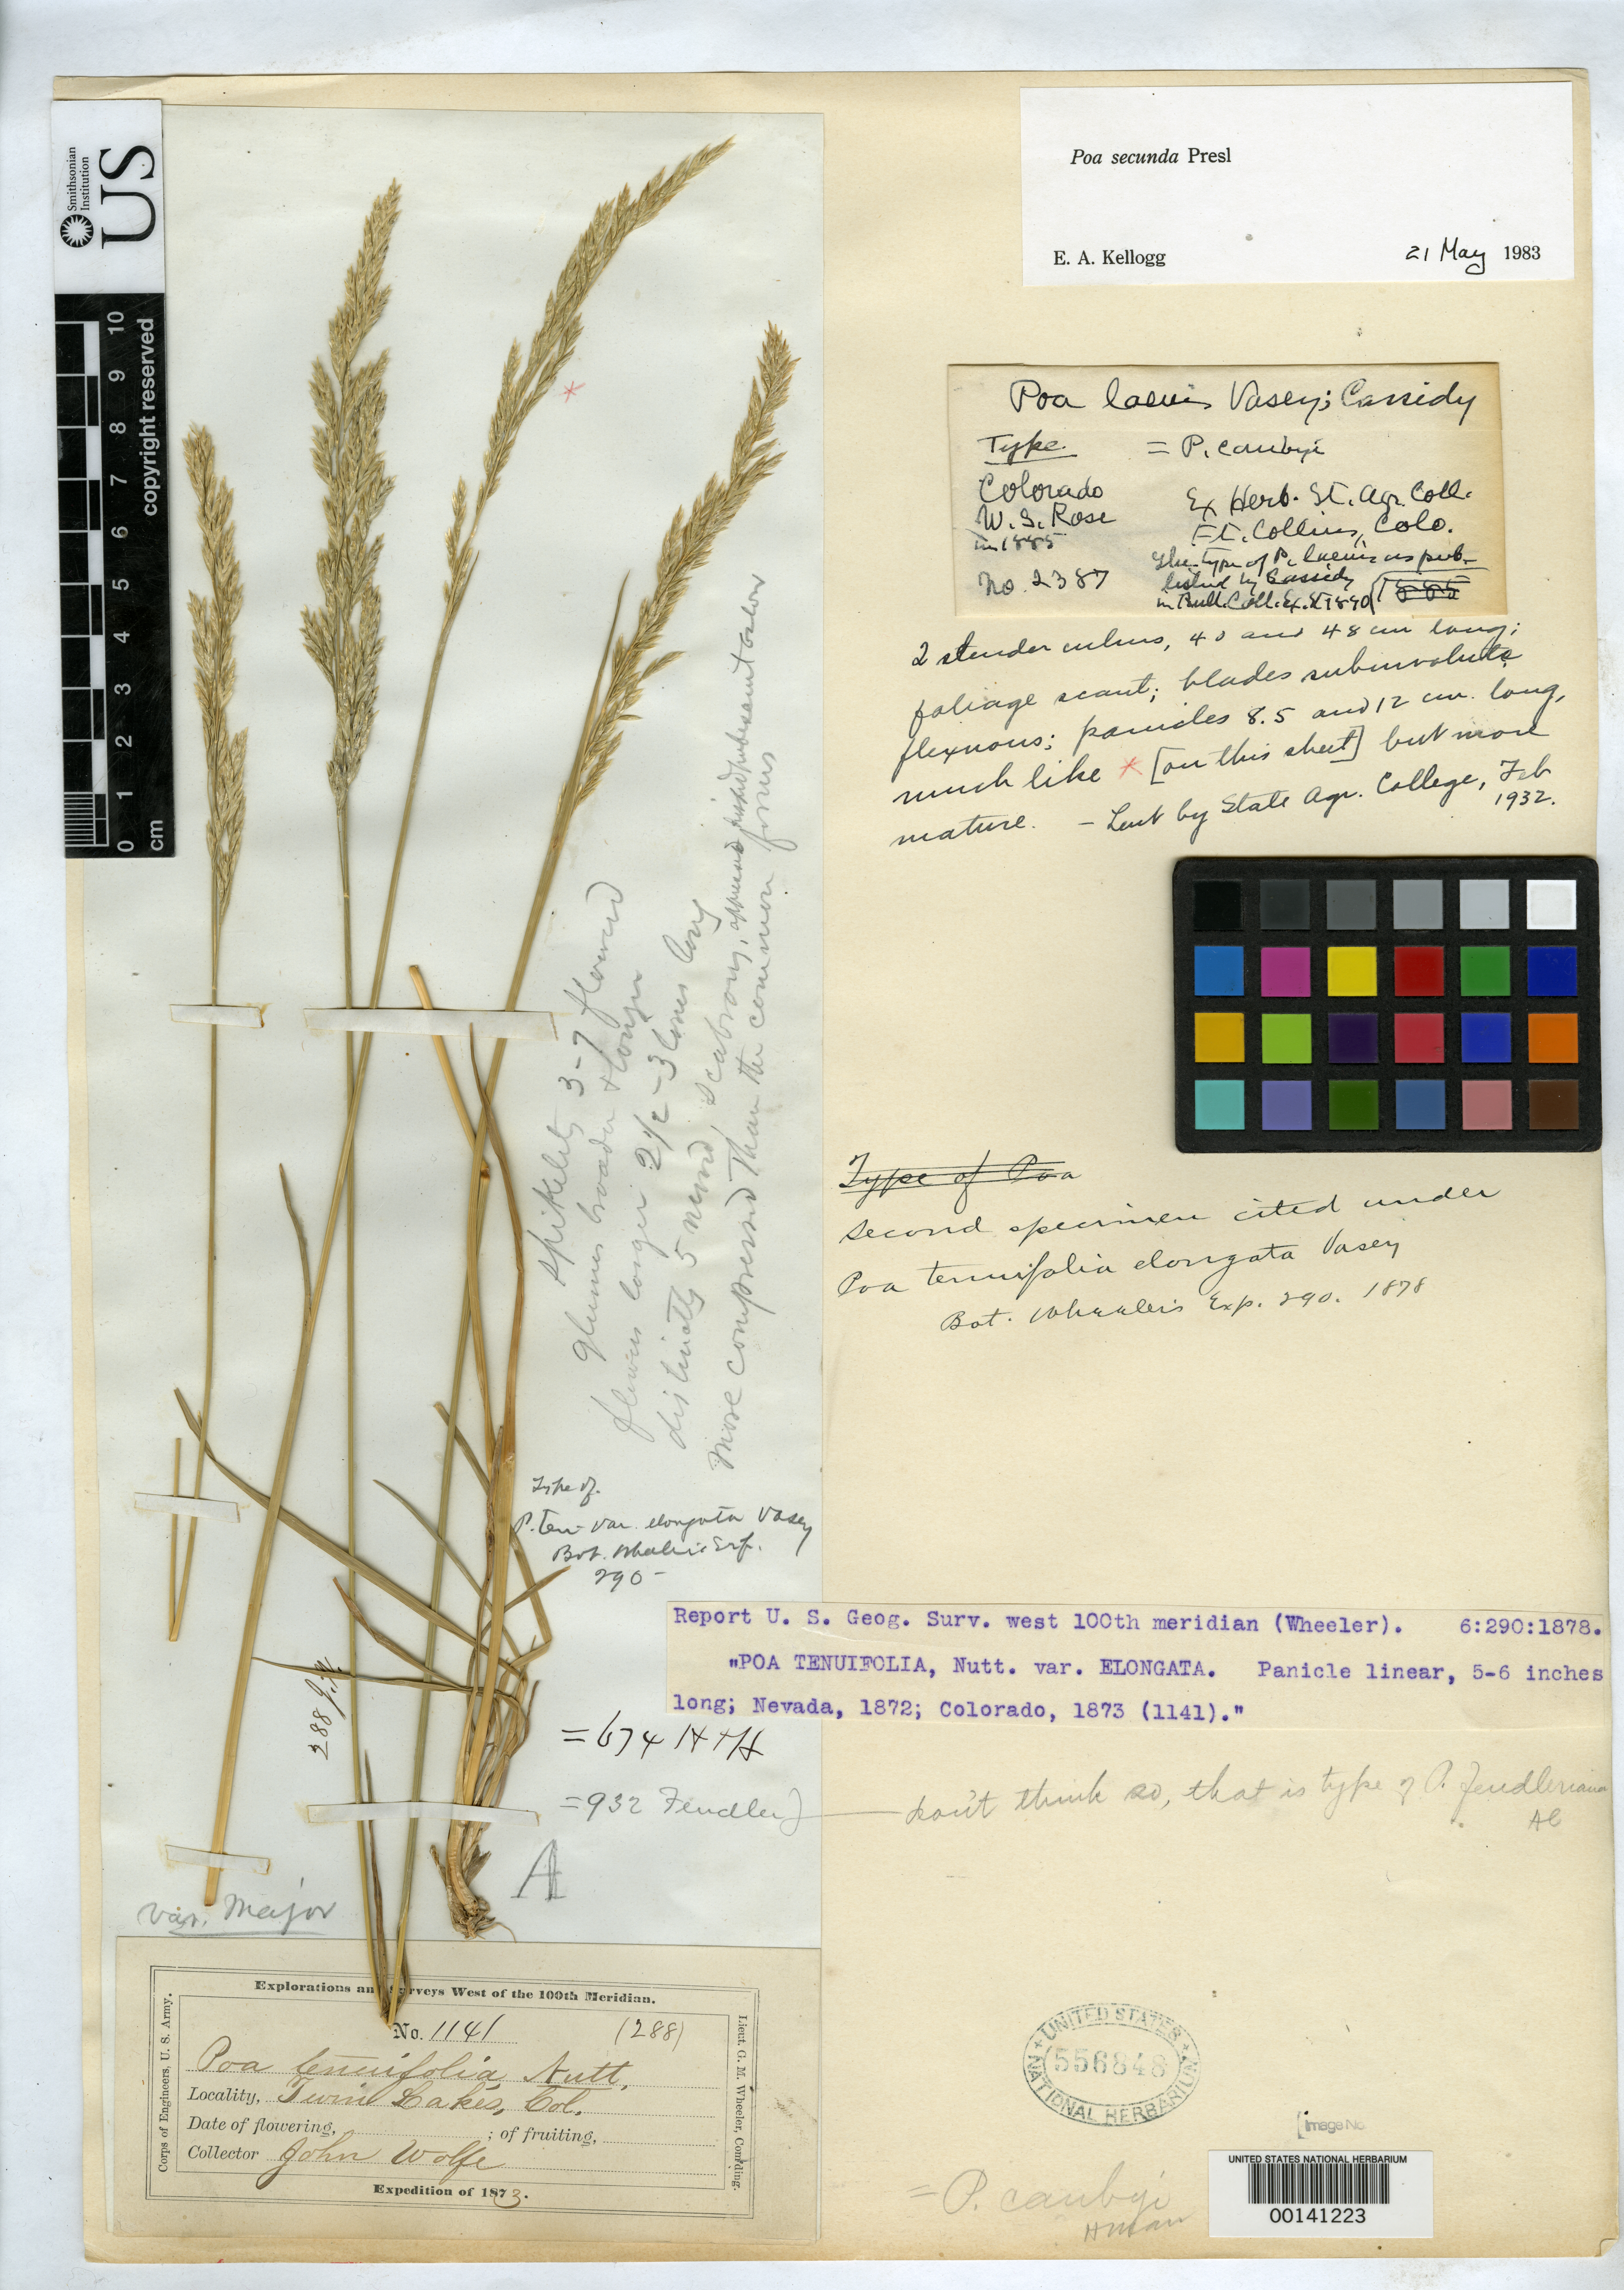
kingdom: Plantae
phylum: Tracheophyta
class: Liliopsida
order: Poales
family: Poaceae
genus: Poa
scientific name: Poa tenuifolia var. elongata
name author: Vasey in G.M. Wheeler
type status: Syntype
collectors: J. Wolfe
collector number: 1141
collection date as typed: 1873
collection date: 1873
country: United States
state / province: Colorado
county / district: Lake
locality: Twin Lakes.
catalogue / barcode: US 556848